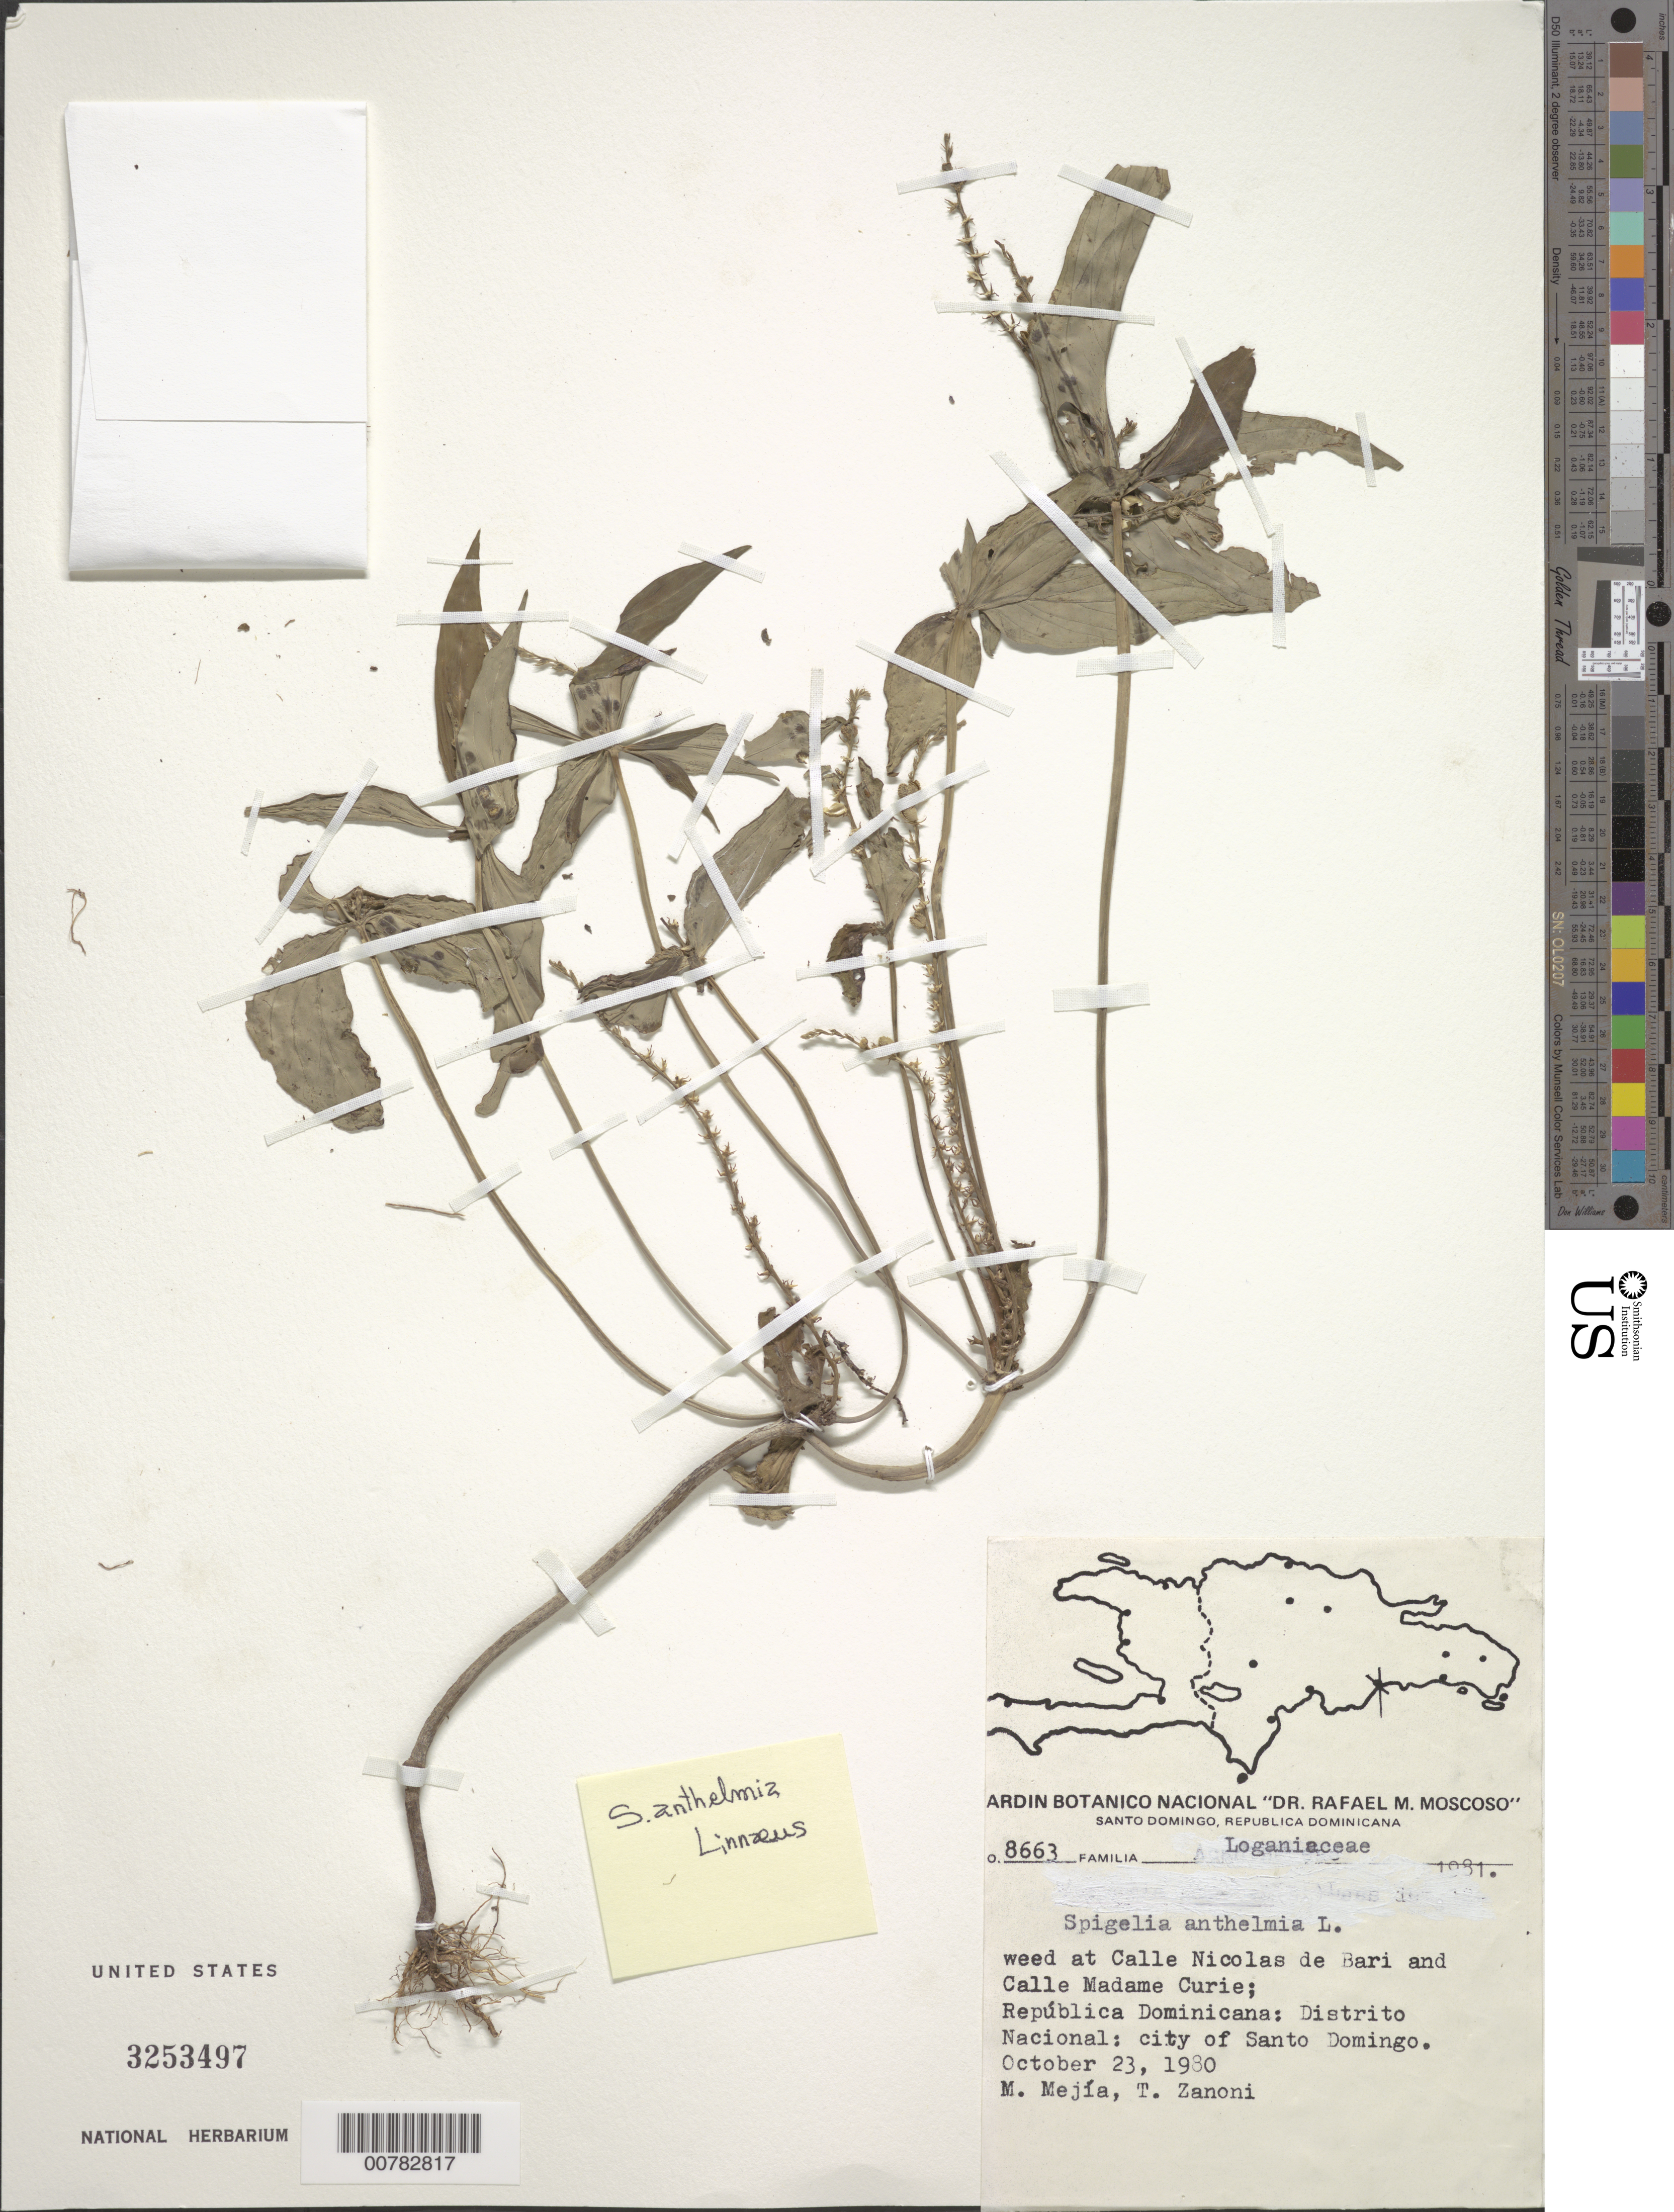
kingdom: Plantae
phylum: Tracheophyta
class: Magnoliopsida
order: Gentianales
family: Loganiaceae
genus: Spigelia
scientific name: Spigelia anthelmia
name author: L.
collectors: M. Mejia & T. A. Zanoni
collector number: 8663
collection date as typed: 23 Oct 1980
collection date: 1980-10-23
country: Dominican Republic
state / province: Distrito Nacional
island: Hispaniola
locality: City of Santo Domingo, at Nicolas de Bari street and Madame Curie street.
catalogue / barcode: US 3253497